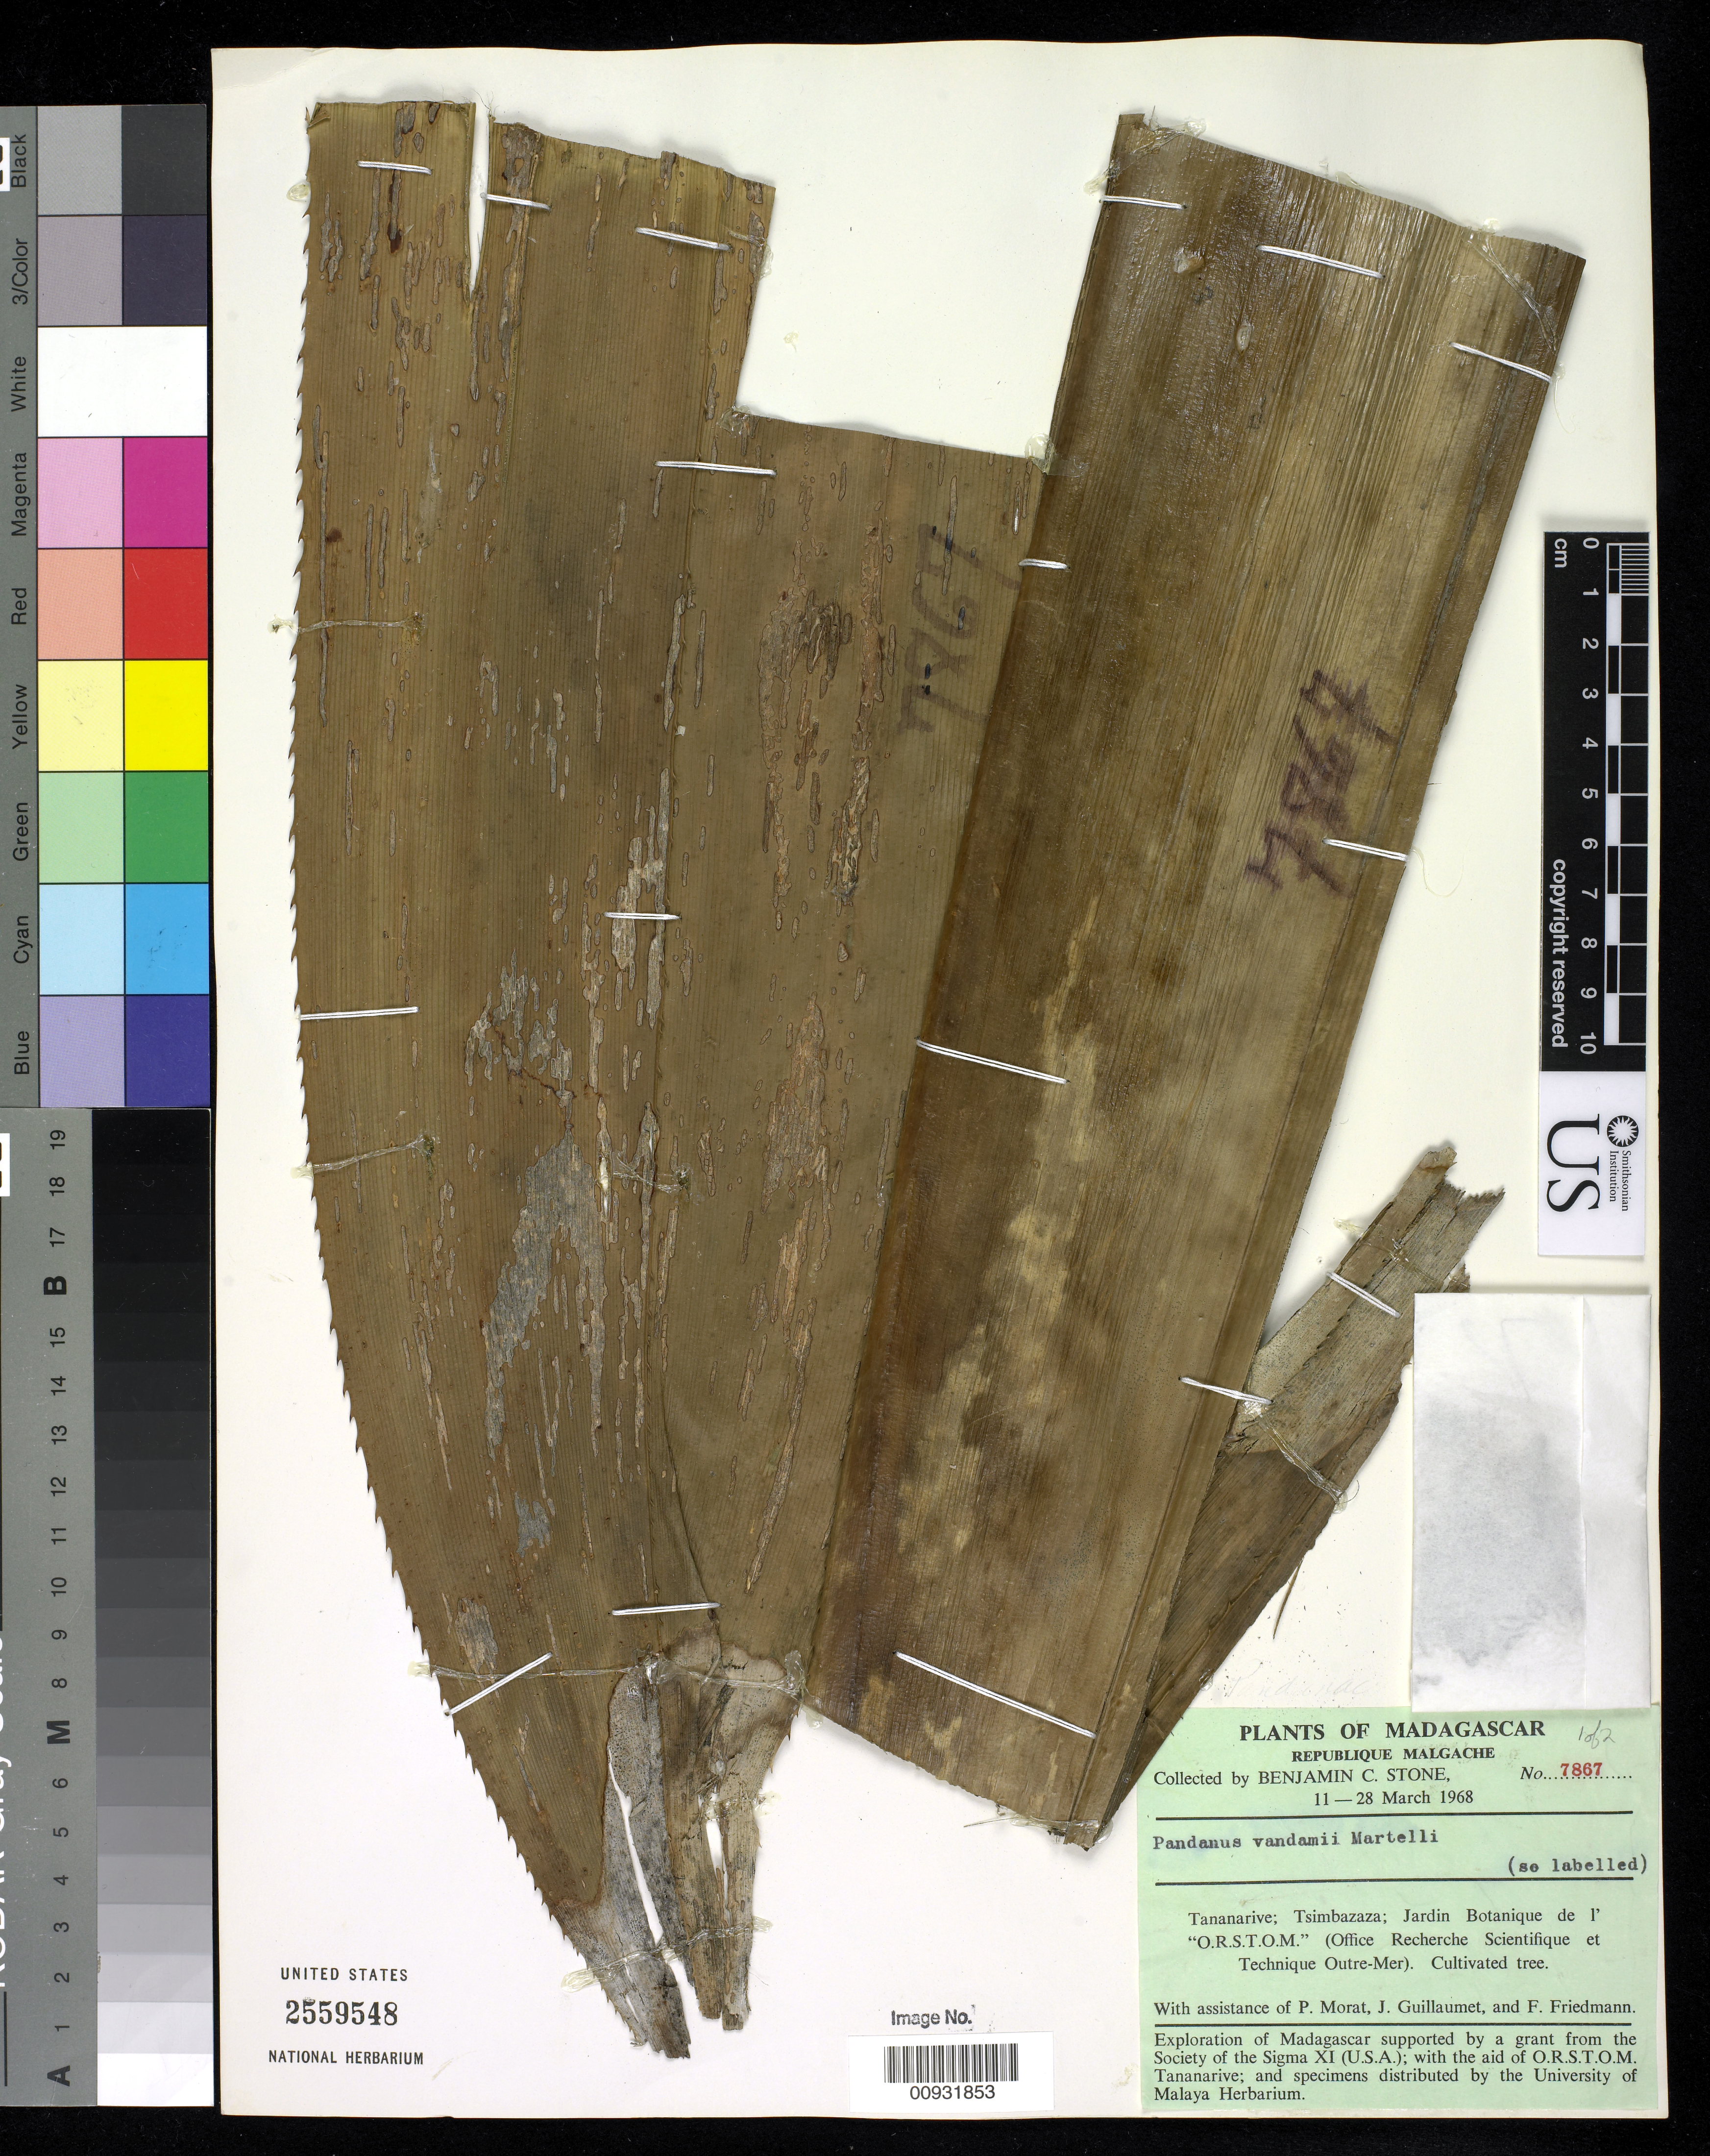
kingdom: Plantae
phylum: Tracheophyta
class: Liliopsida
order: Pandanales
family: Pandanaceae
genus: Pandanus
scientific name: Pandanus vandamii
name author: Martelli & Pic. Serm.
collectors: B. C. Stone, P. Morat, J. Guillaumet & E. Friedmann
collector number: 7867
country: Madagascar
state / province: Analamanga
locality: Tananarive, Tsimbazaza, Jardin Botanique de L' ORSTOM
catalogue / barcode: US 2559548